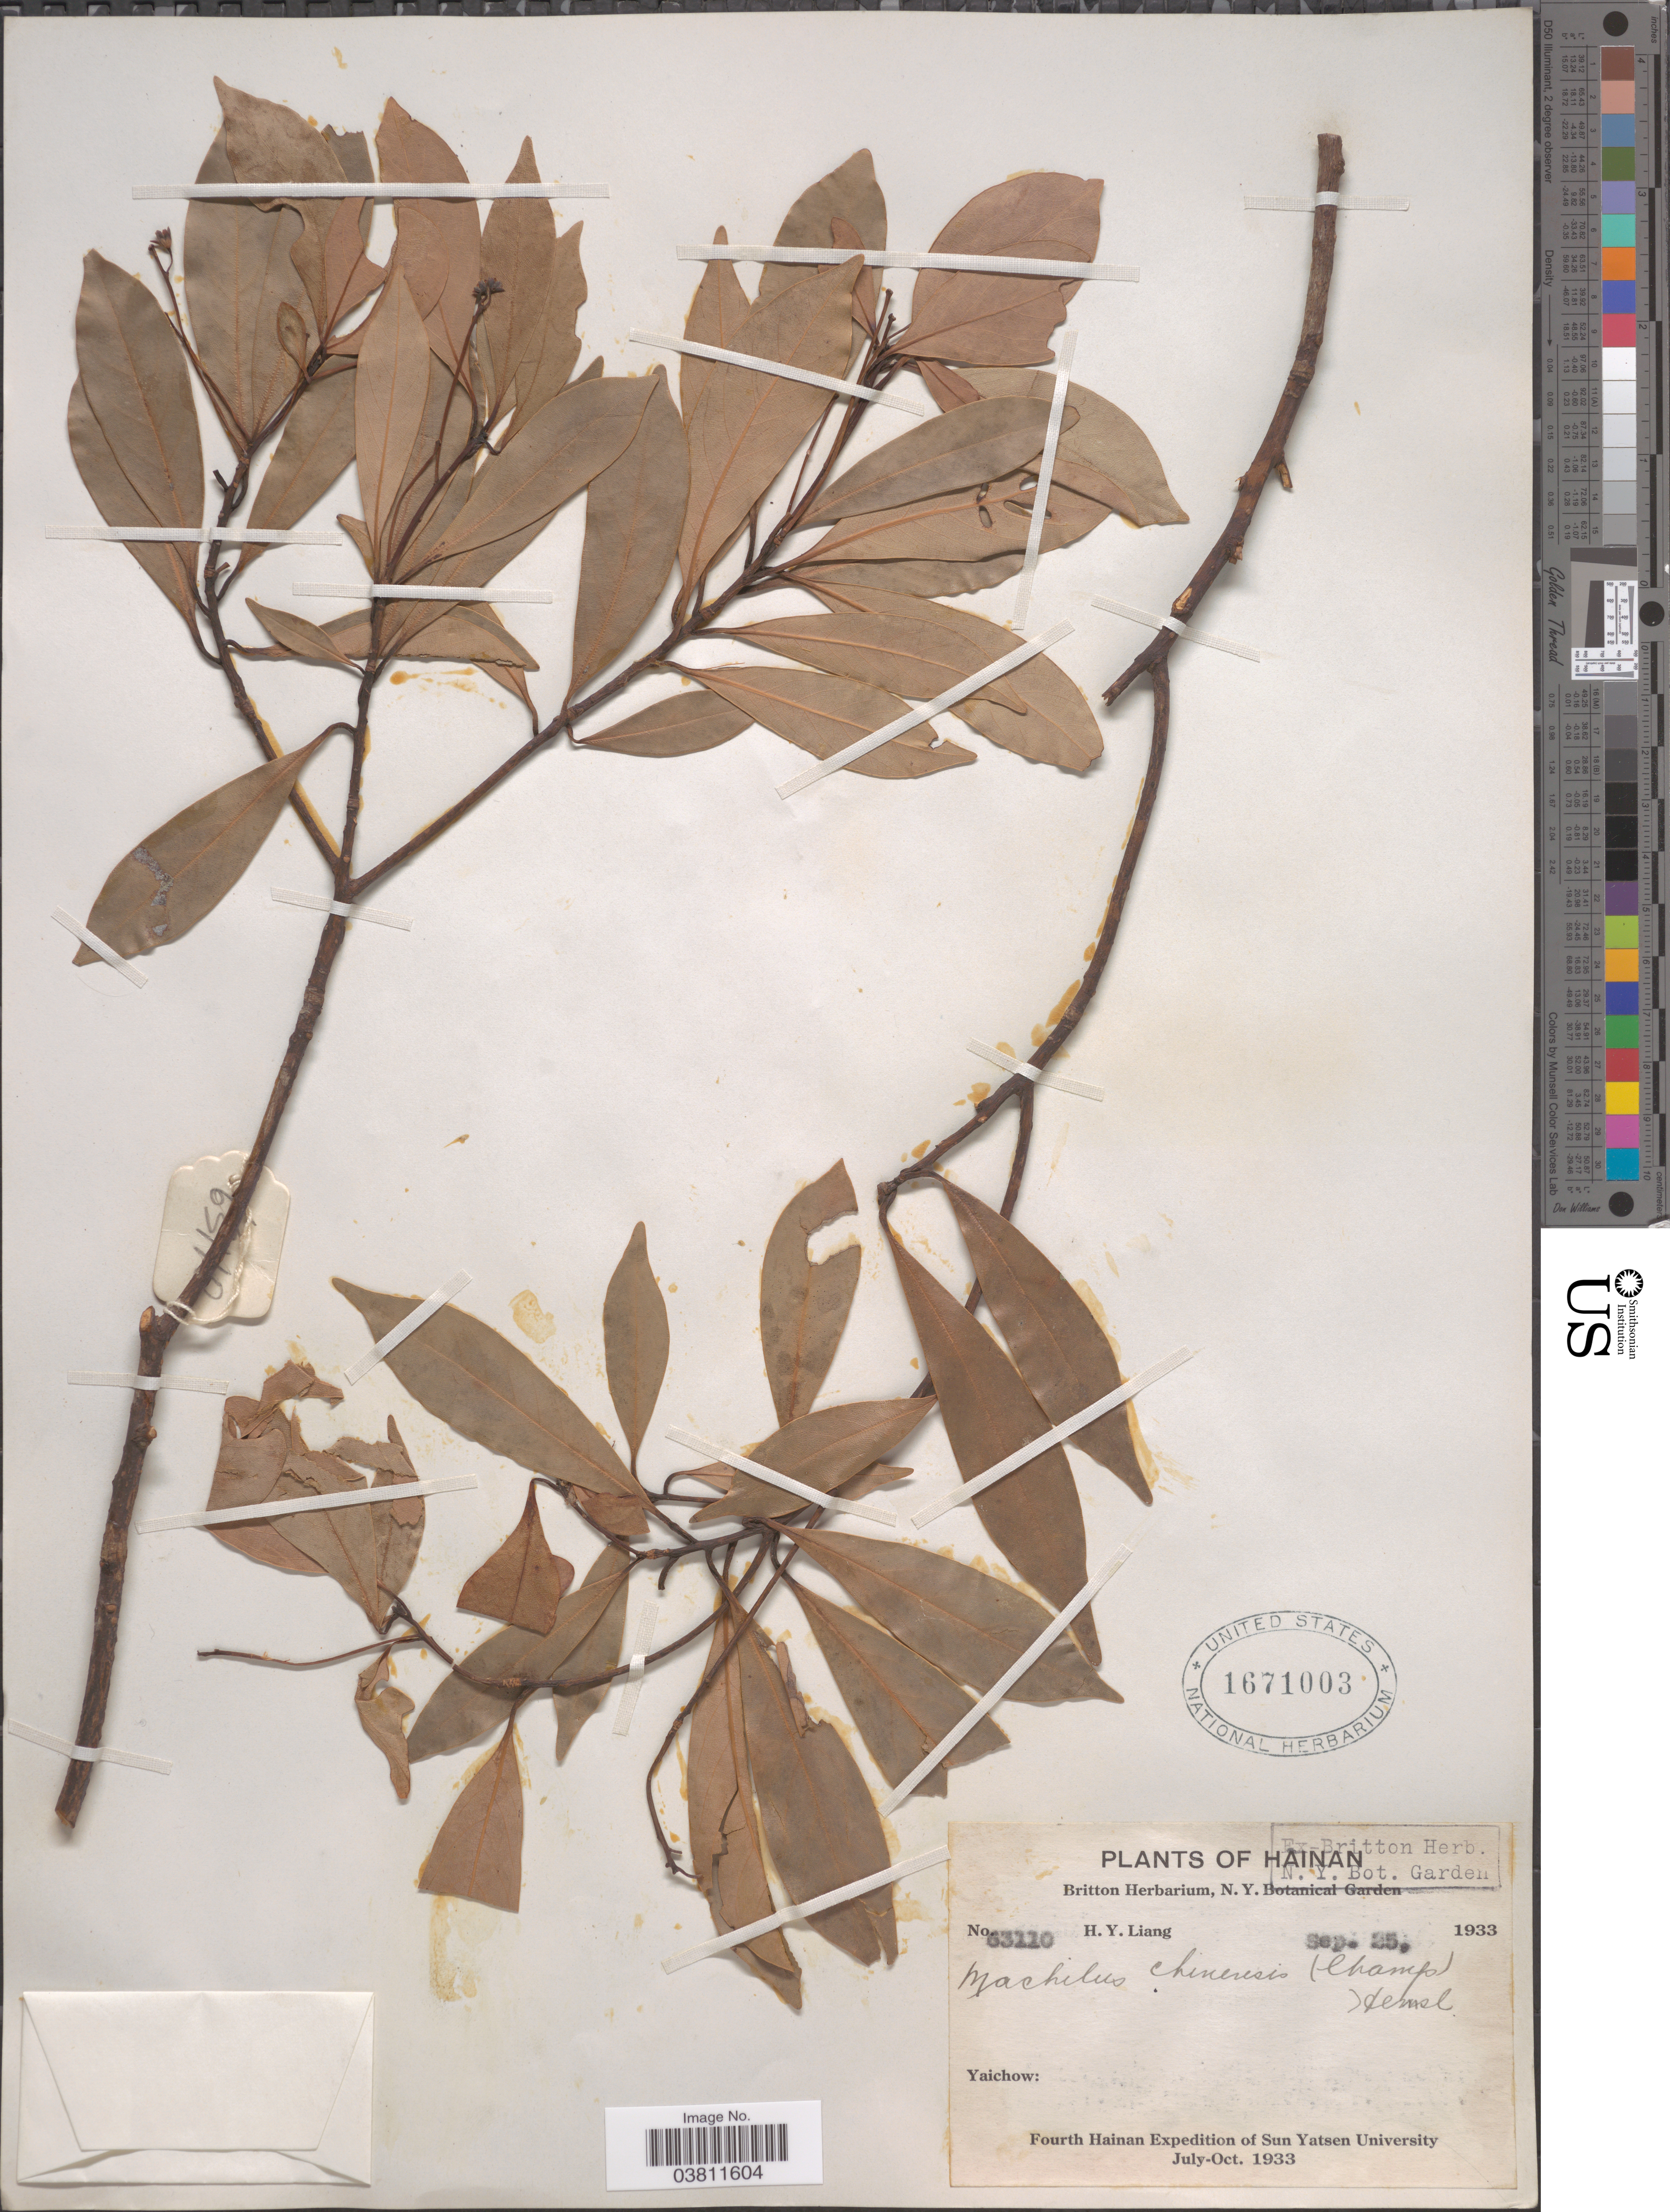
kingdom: Plantae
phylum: Tracheophyta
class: Magnoliopsida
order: Laurales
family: Lauraceae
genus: Machilus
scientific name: Machilus chinensis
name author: (Benth.) Hemsl.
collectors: H. Y. Liang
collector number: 63110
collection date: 1933-09-25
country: China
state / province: Hainan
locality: Yaichow.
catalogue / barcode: US 1671003